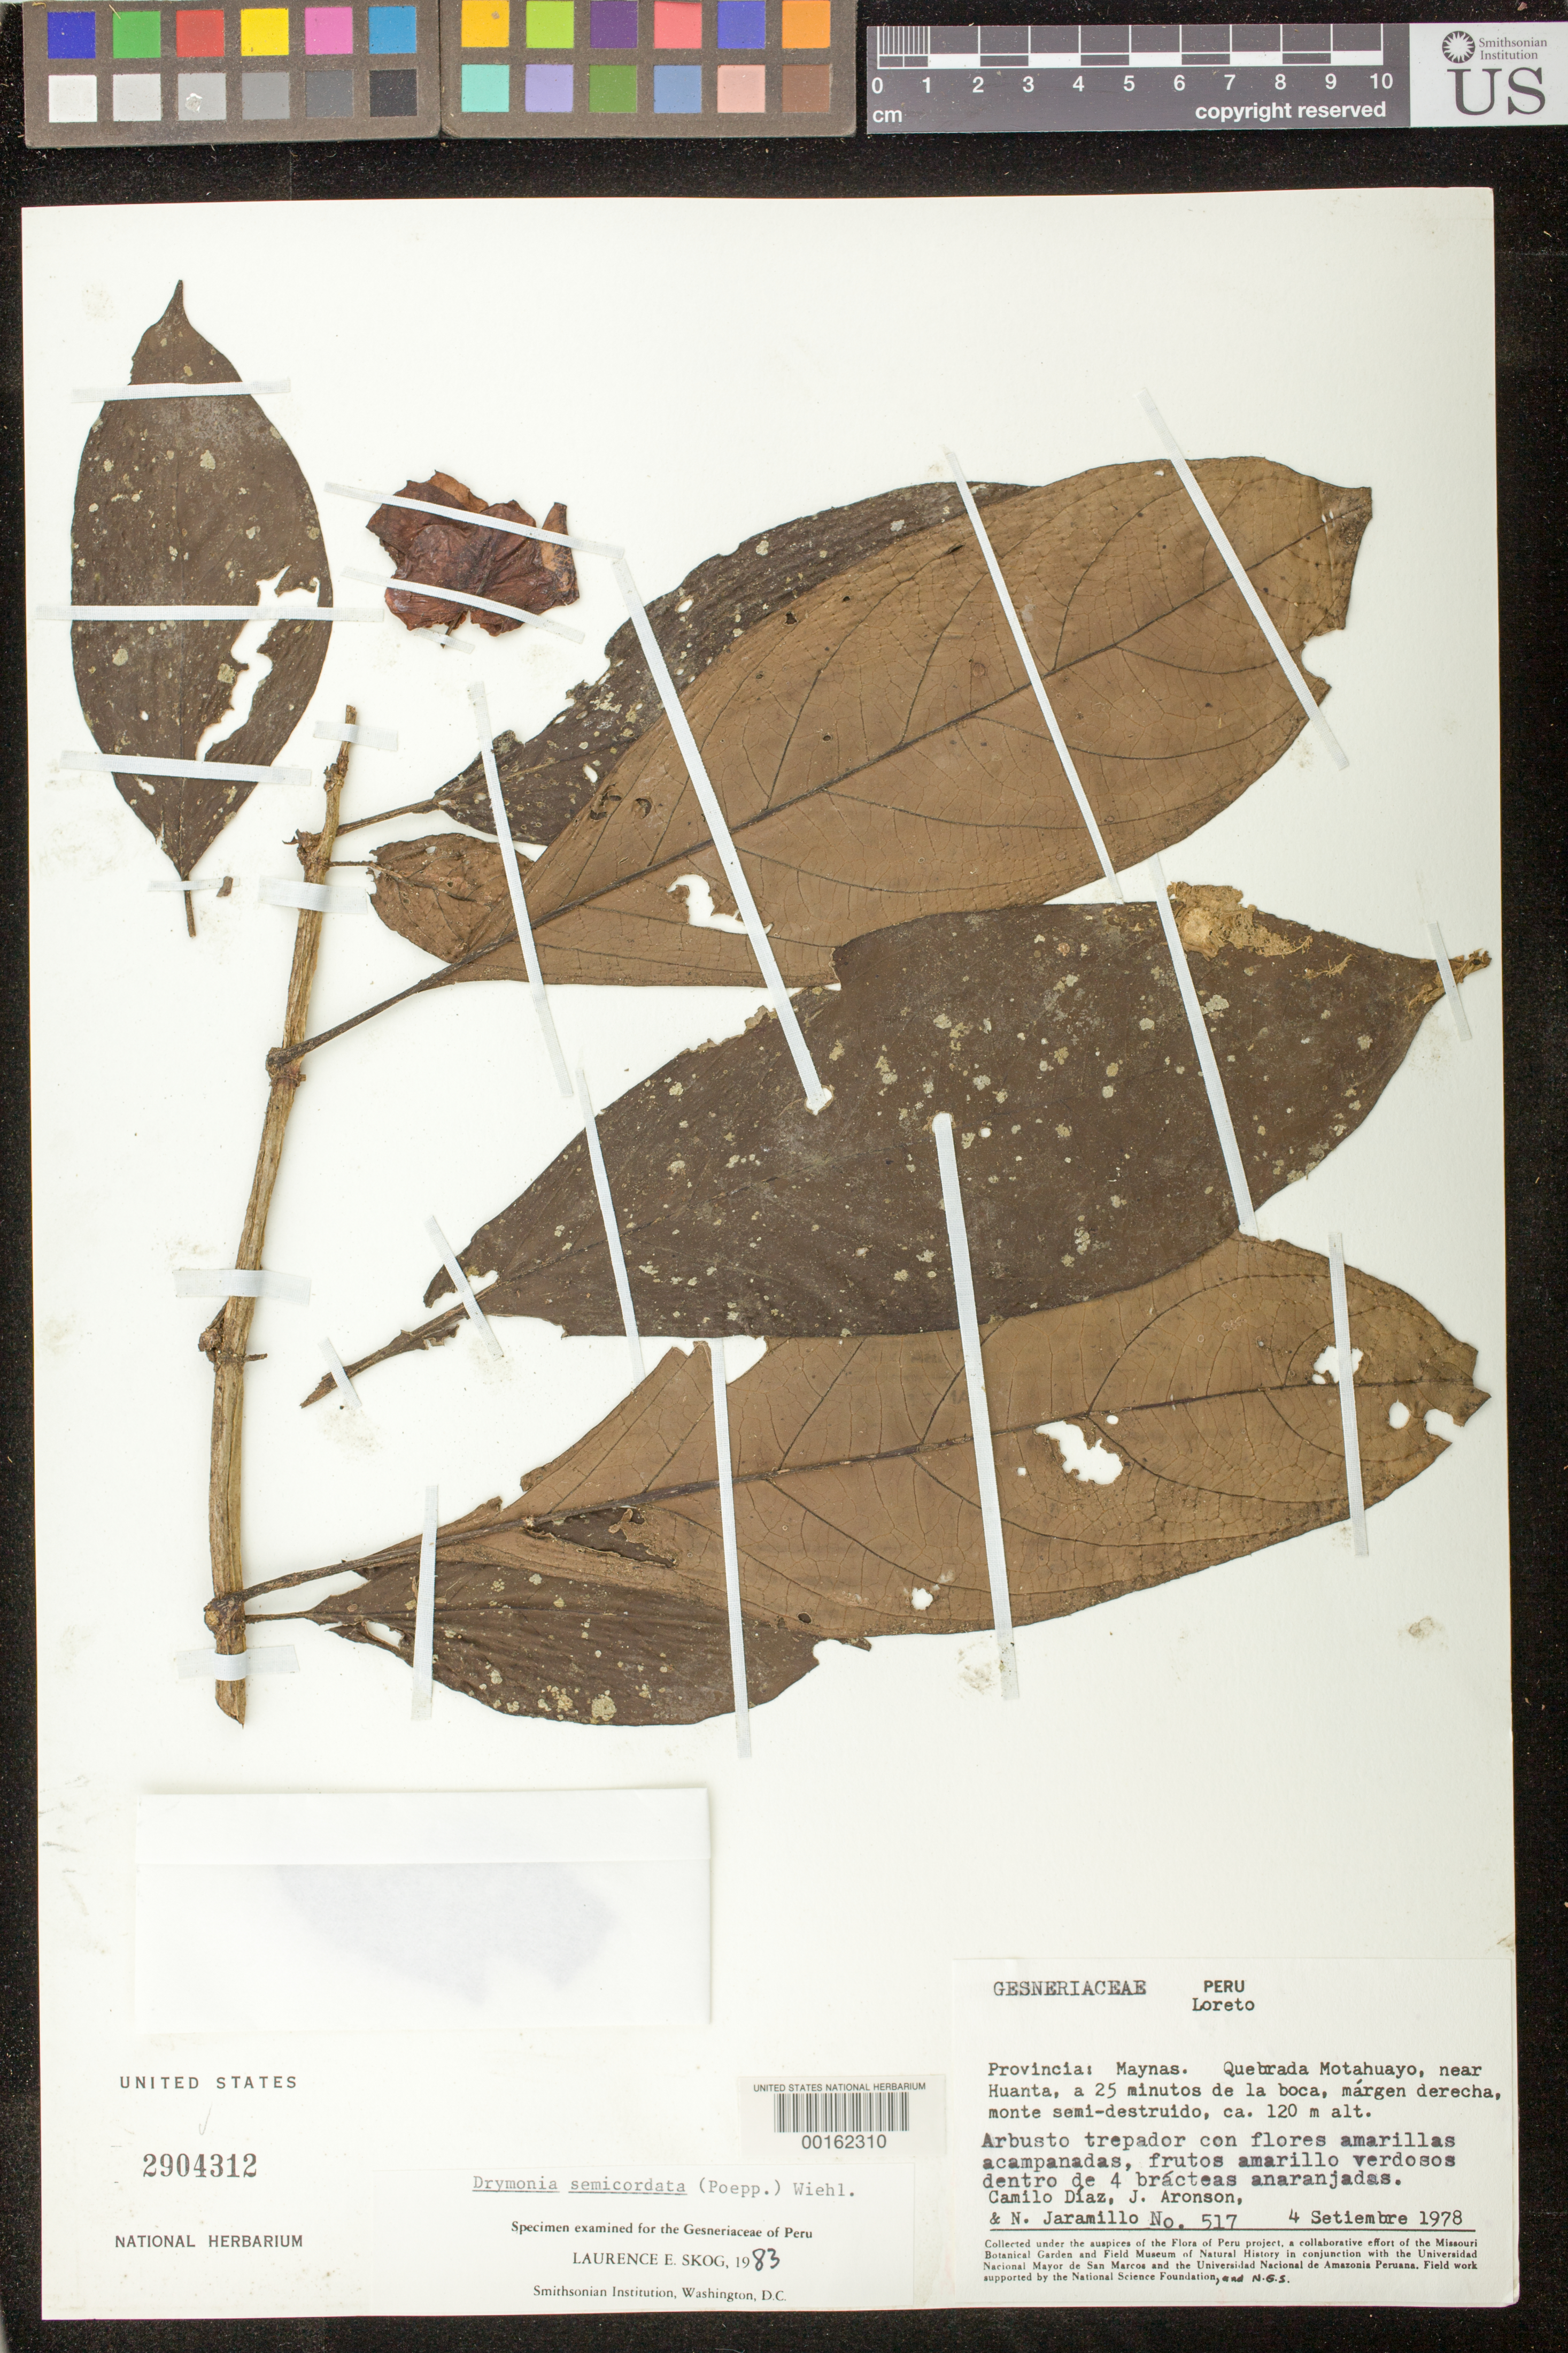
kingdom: Plantae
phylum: Tracheophyta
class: Magnoliopsida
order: Lamiales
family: Gesneriaceae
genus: Drymonia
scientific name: Drymonia semicordata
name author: (Poepp.) Wiehler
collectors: C. Díaz S., J. Aronson & N. Jaramillo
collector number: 517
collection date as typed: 04 Sep 1978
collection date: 1978-09-04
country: Peru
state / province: Loreto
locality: Prov. Maynas; Quebrada Motahuayo, near Huanta, 25 minutes from the mouth, right hand side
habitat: Semi-disturbed forest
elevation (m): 120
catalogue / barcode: US 2904312